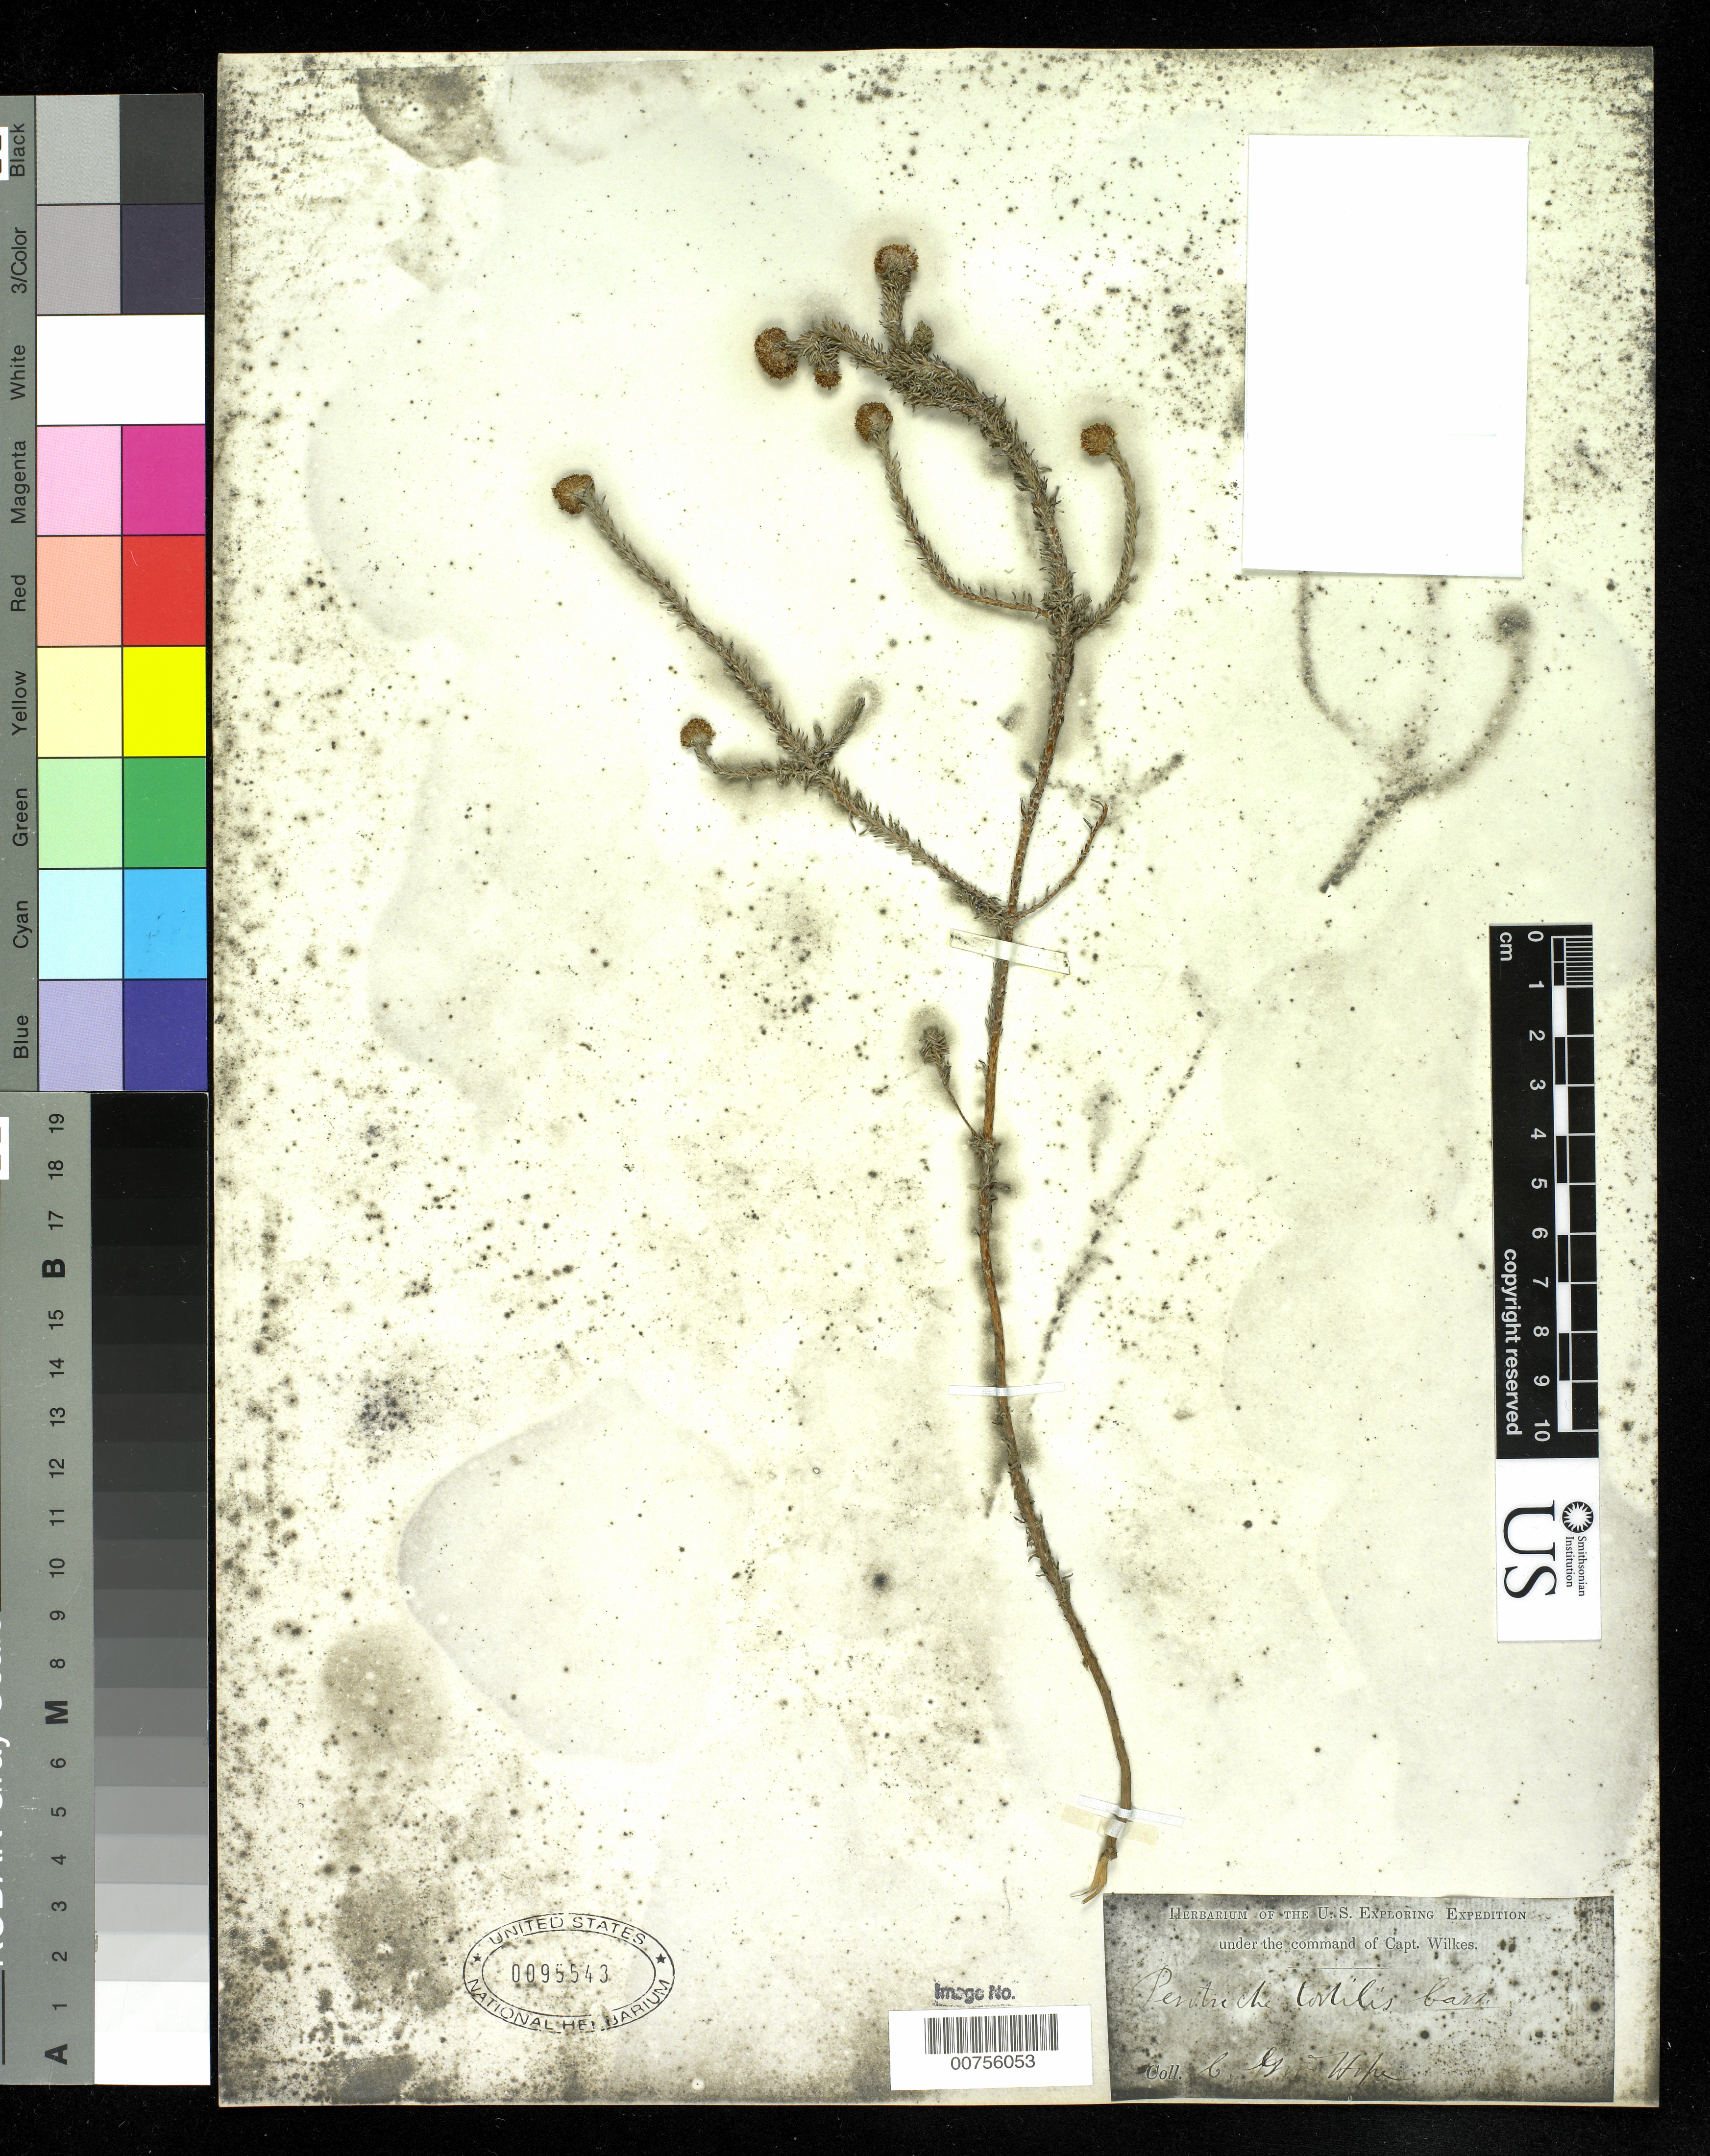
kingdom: Plantae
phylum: Tracheophyta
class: Magnoliopsida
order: Asterales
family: Asteraceae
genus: Perotriche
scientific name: Perotriche tortilis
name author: Cass.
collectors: Wilkes Explor. Exped.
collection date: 1838/1842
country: South Africa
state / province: Western Cape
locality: Cape of Good Hope. Cape Town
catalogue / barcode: US 95543